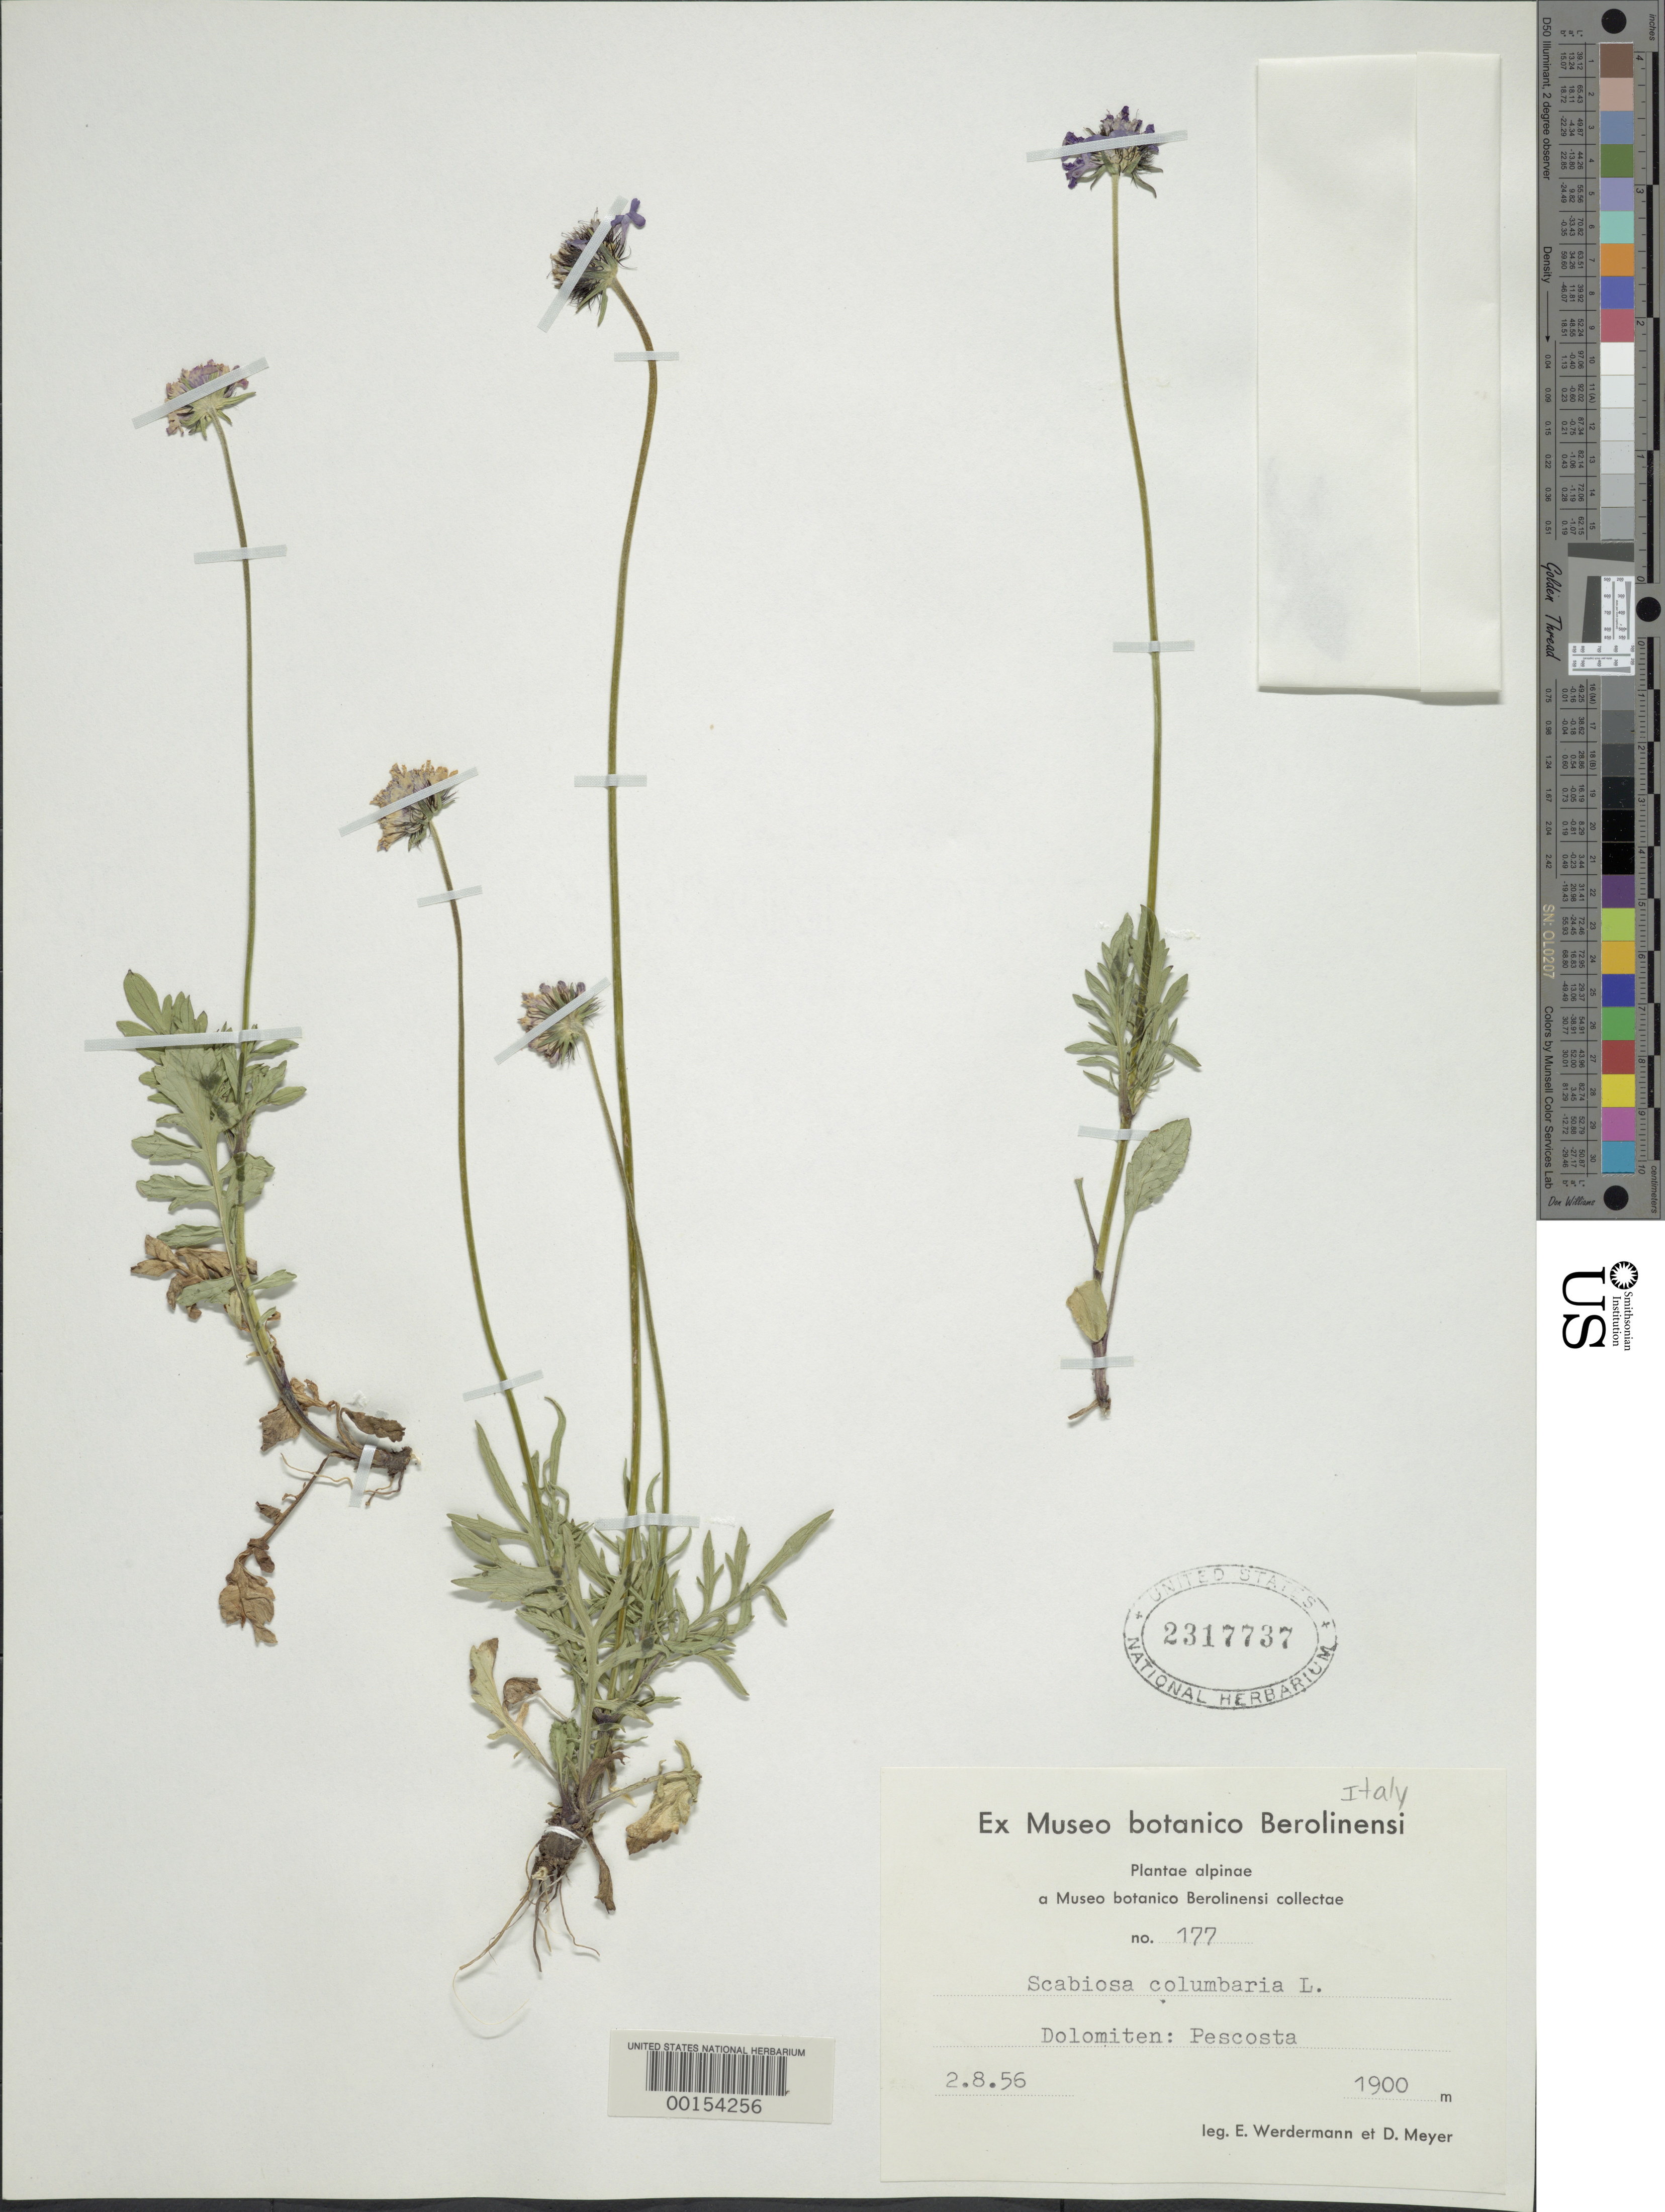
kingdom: Plantae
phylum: Tracheophyta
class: Magnoliopsida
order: Dipsacales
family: Caprifoliaceae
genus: Scabiosa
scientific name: Scabiosa columbaria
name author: L.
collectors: E. Werdermann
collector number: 177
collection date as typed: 02 Aug 1856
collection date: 1856-08-02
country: Italy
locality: Dolomiten, Pescosta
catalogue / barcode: US 2317737